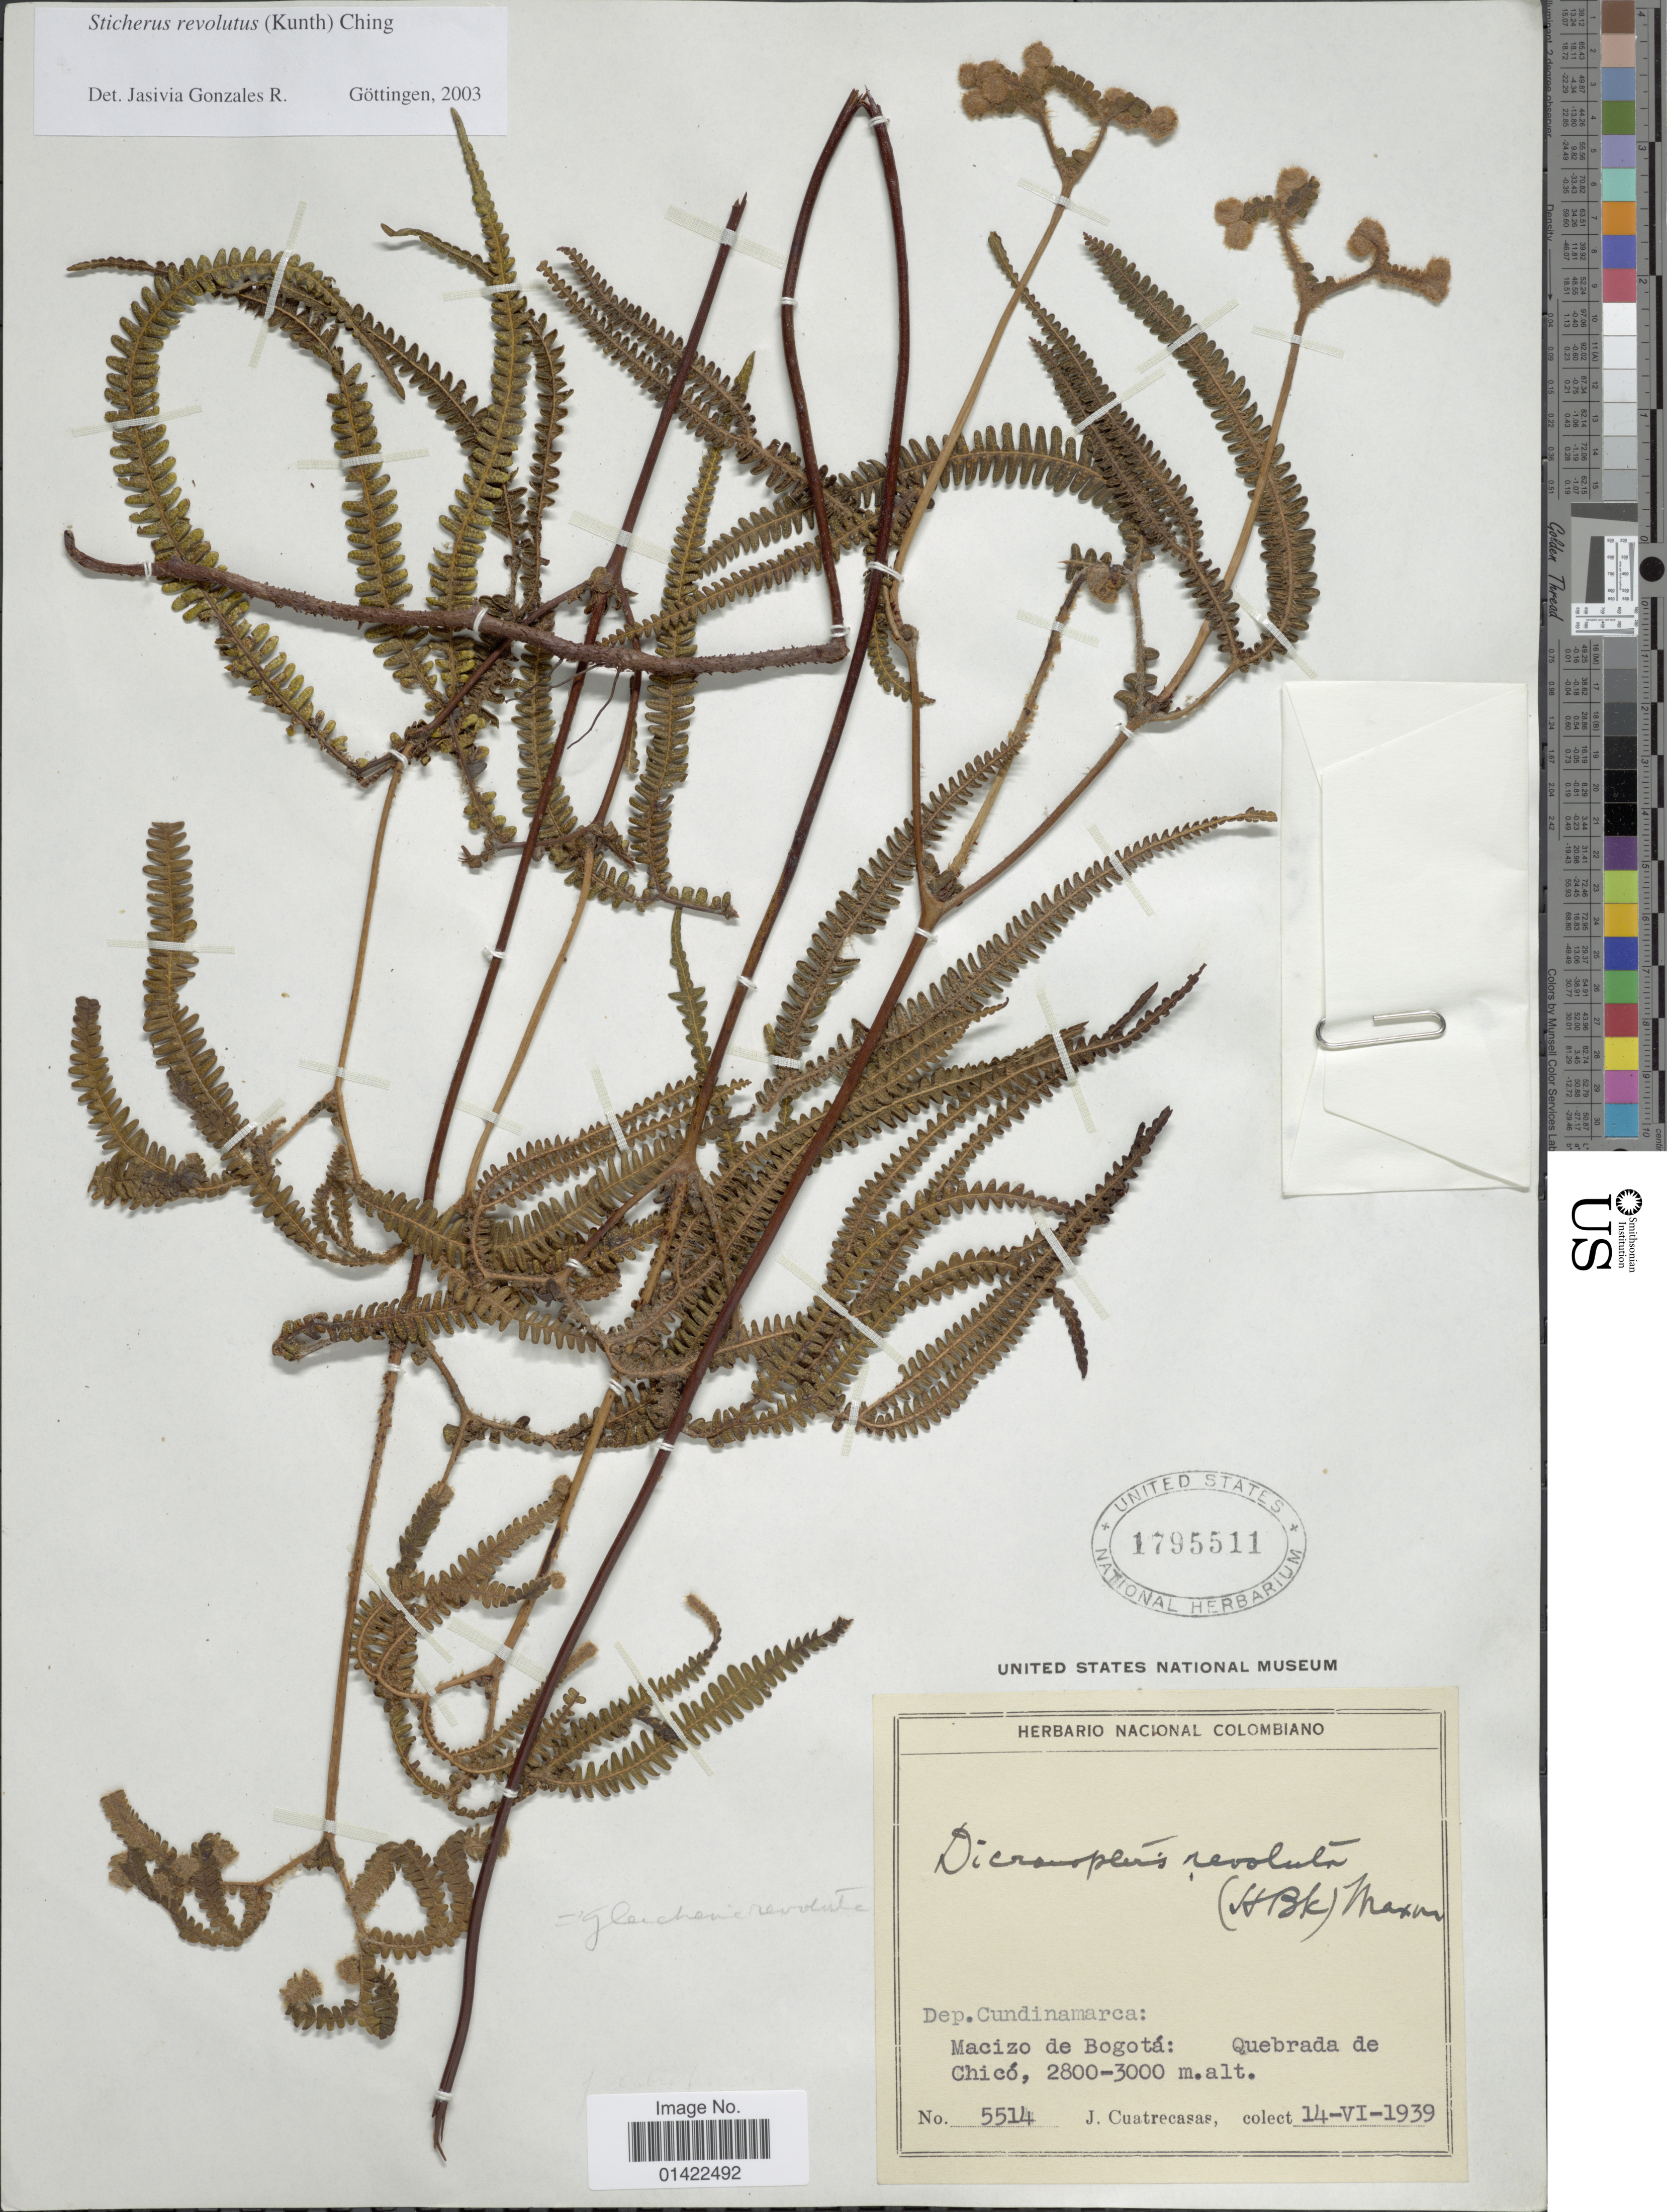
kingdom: Plantae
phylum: Tracheophyta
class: Polypodiopsida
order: Gleicheniales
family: Gleicheniaceae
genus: Sticherus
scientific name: Sticherus revolutus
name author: (Kunth) Ching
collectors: J. Cuatrecasas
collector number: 5514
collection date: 1939-06-14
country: Colombia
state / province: Cundinamarca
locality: Macizo de Bogotá: Quebrada de Chicó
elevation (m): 2800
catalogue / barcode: US 1795511